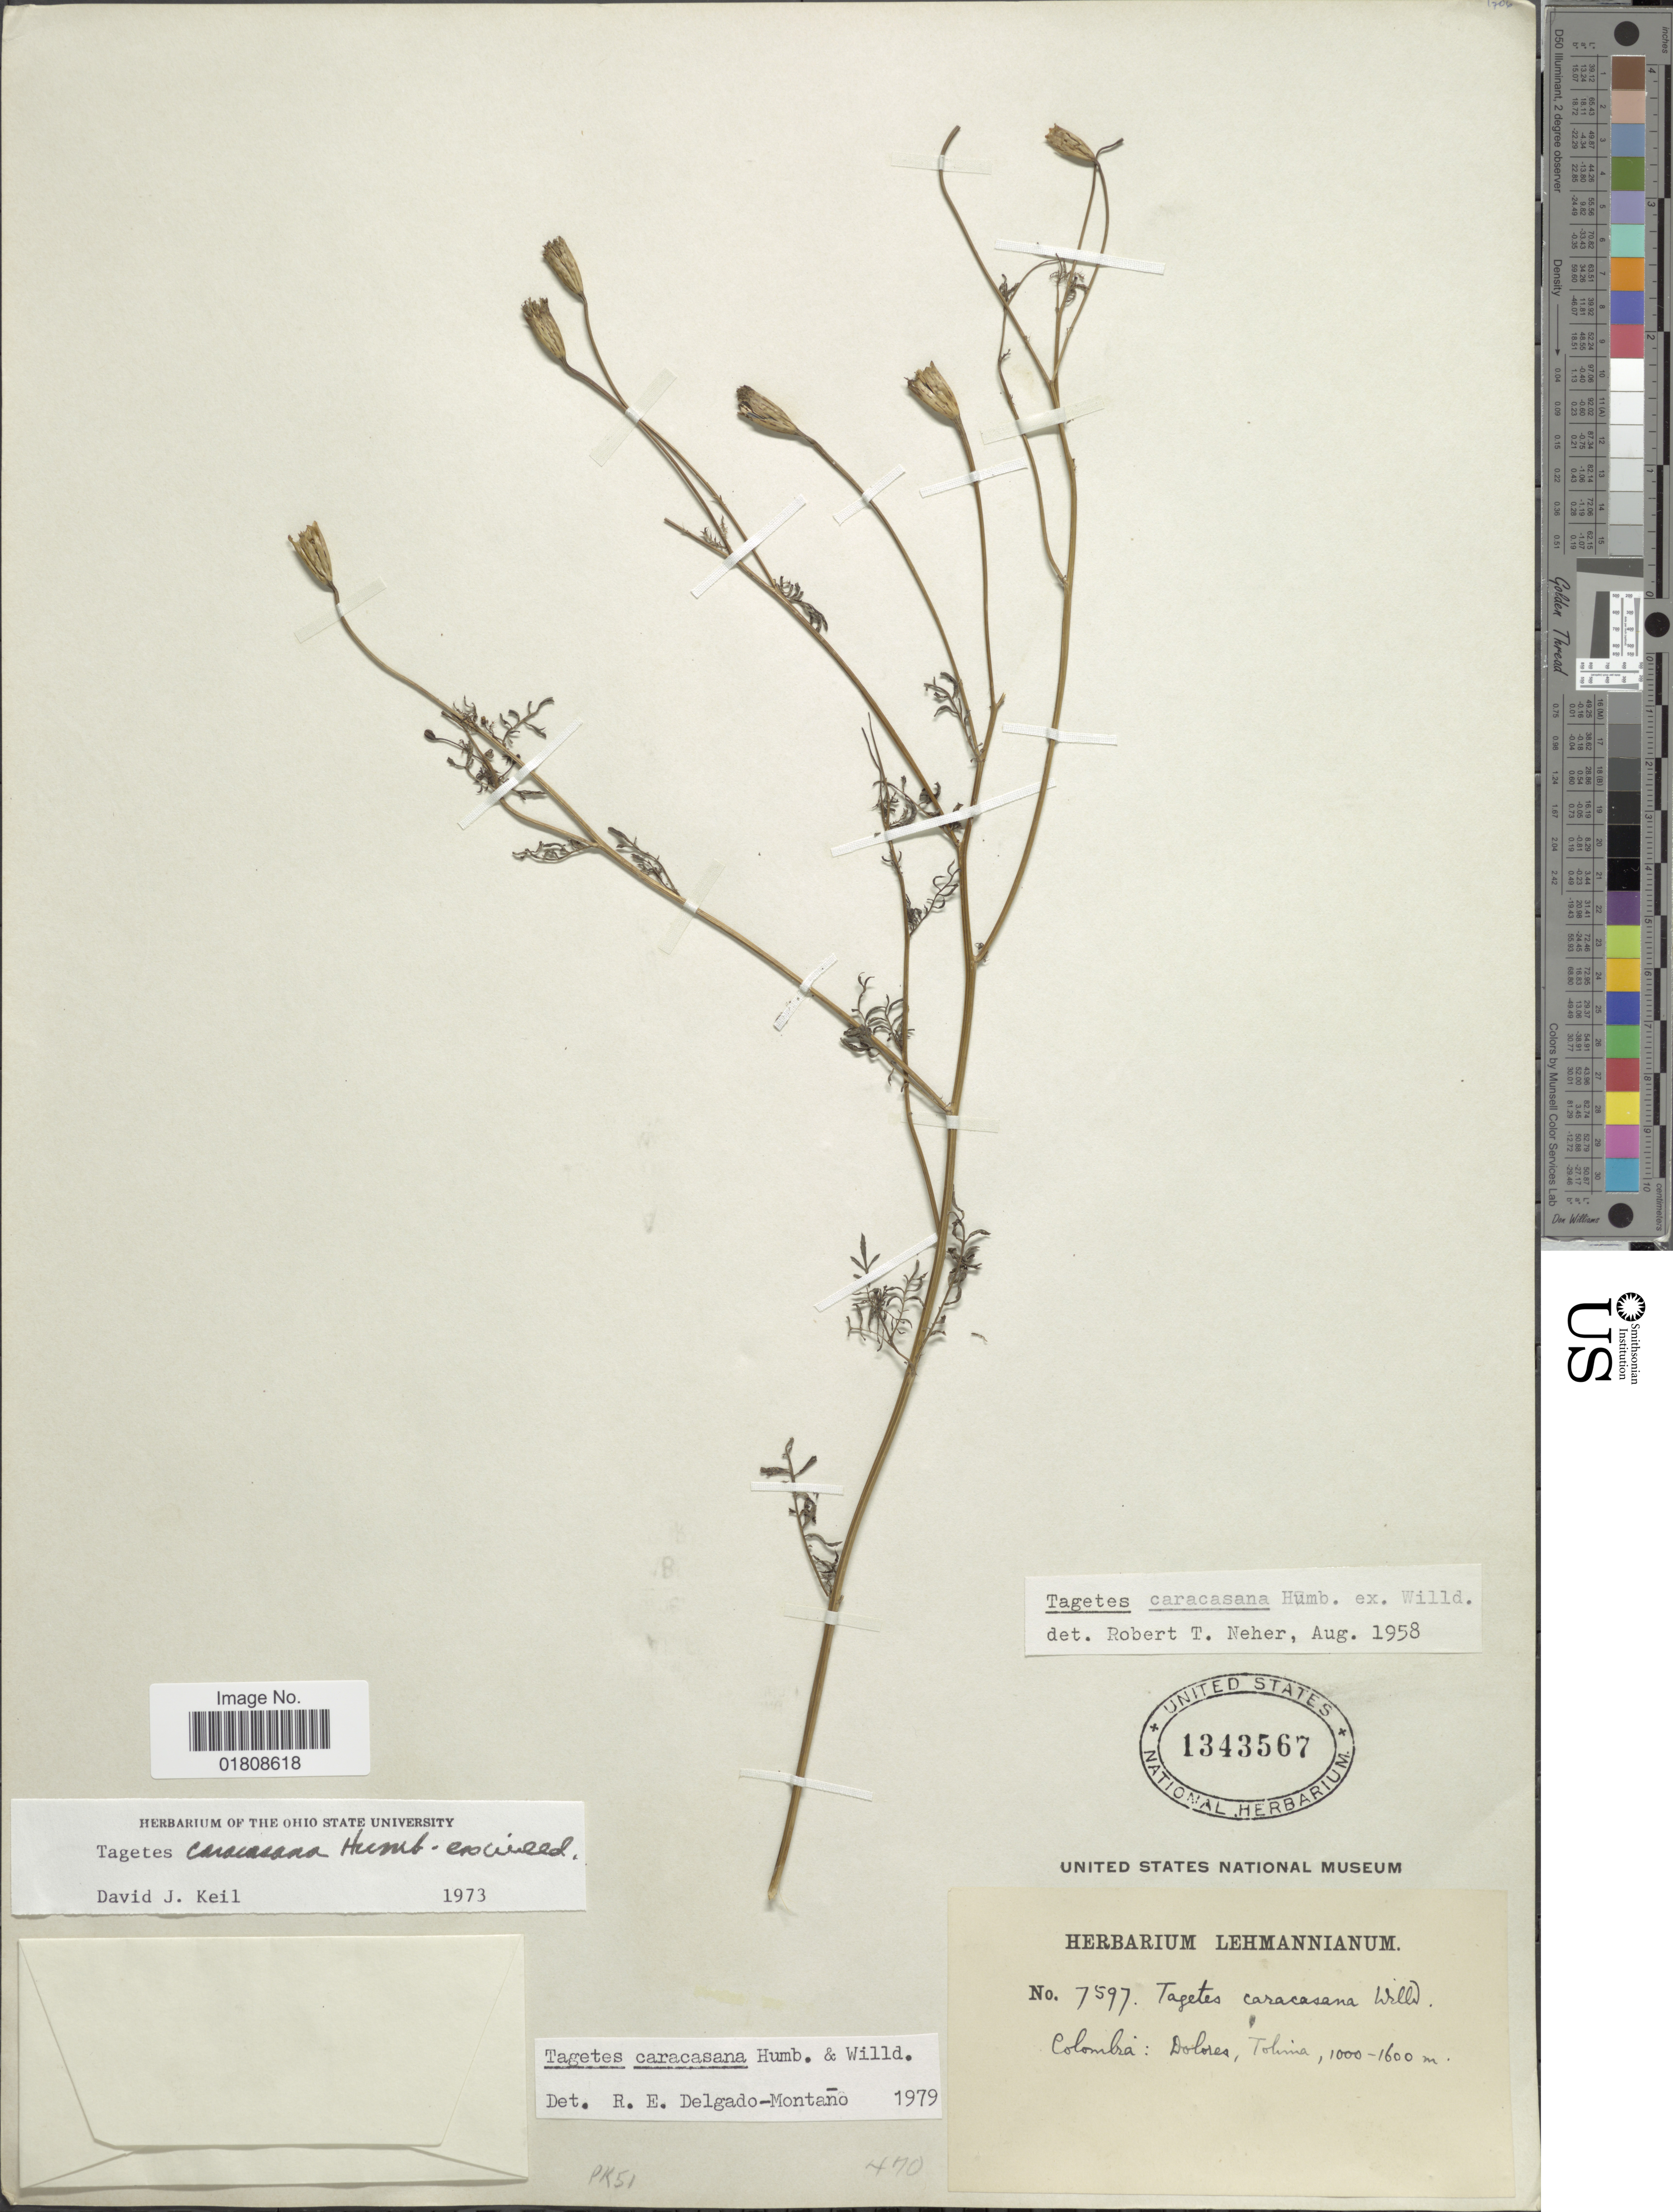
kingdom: Plantae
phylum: Tracheophyta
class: Magnoliopsida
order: Asterales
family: Asteraceae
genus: Tagetes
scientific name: Tagetes caracasana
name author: Humb. ex Willd.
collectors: ex herb. Lehmannianum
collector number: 7597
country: Colombia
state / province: Tolima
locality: Dolores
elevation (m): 1000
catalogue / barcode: US 1343567